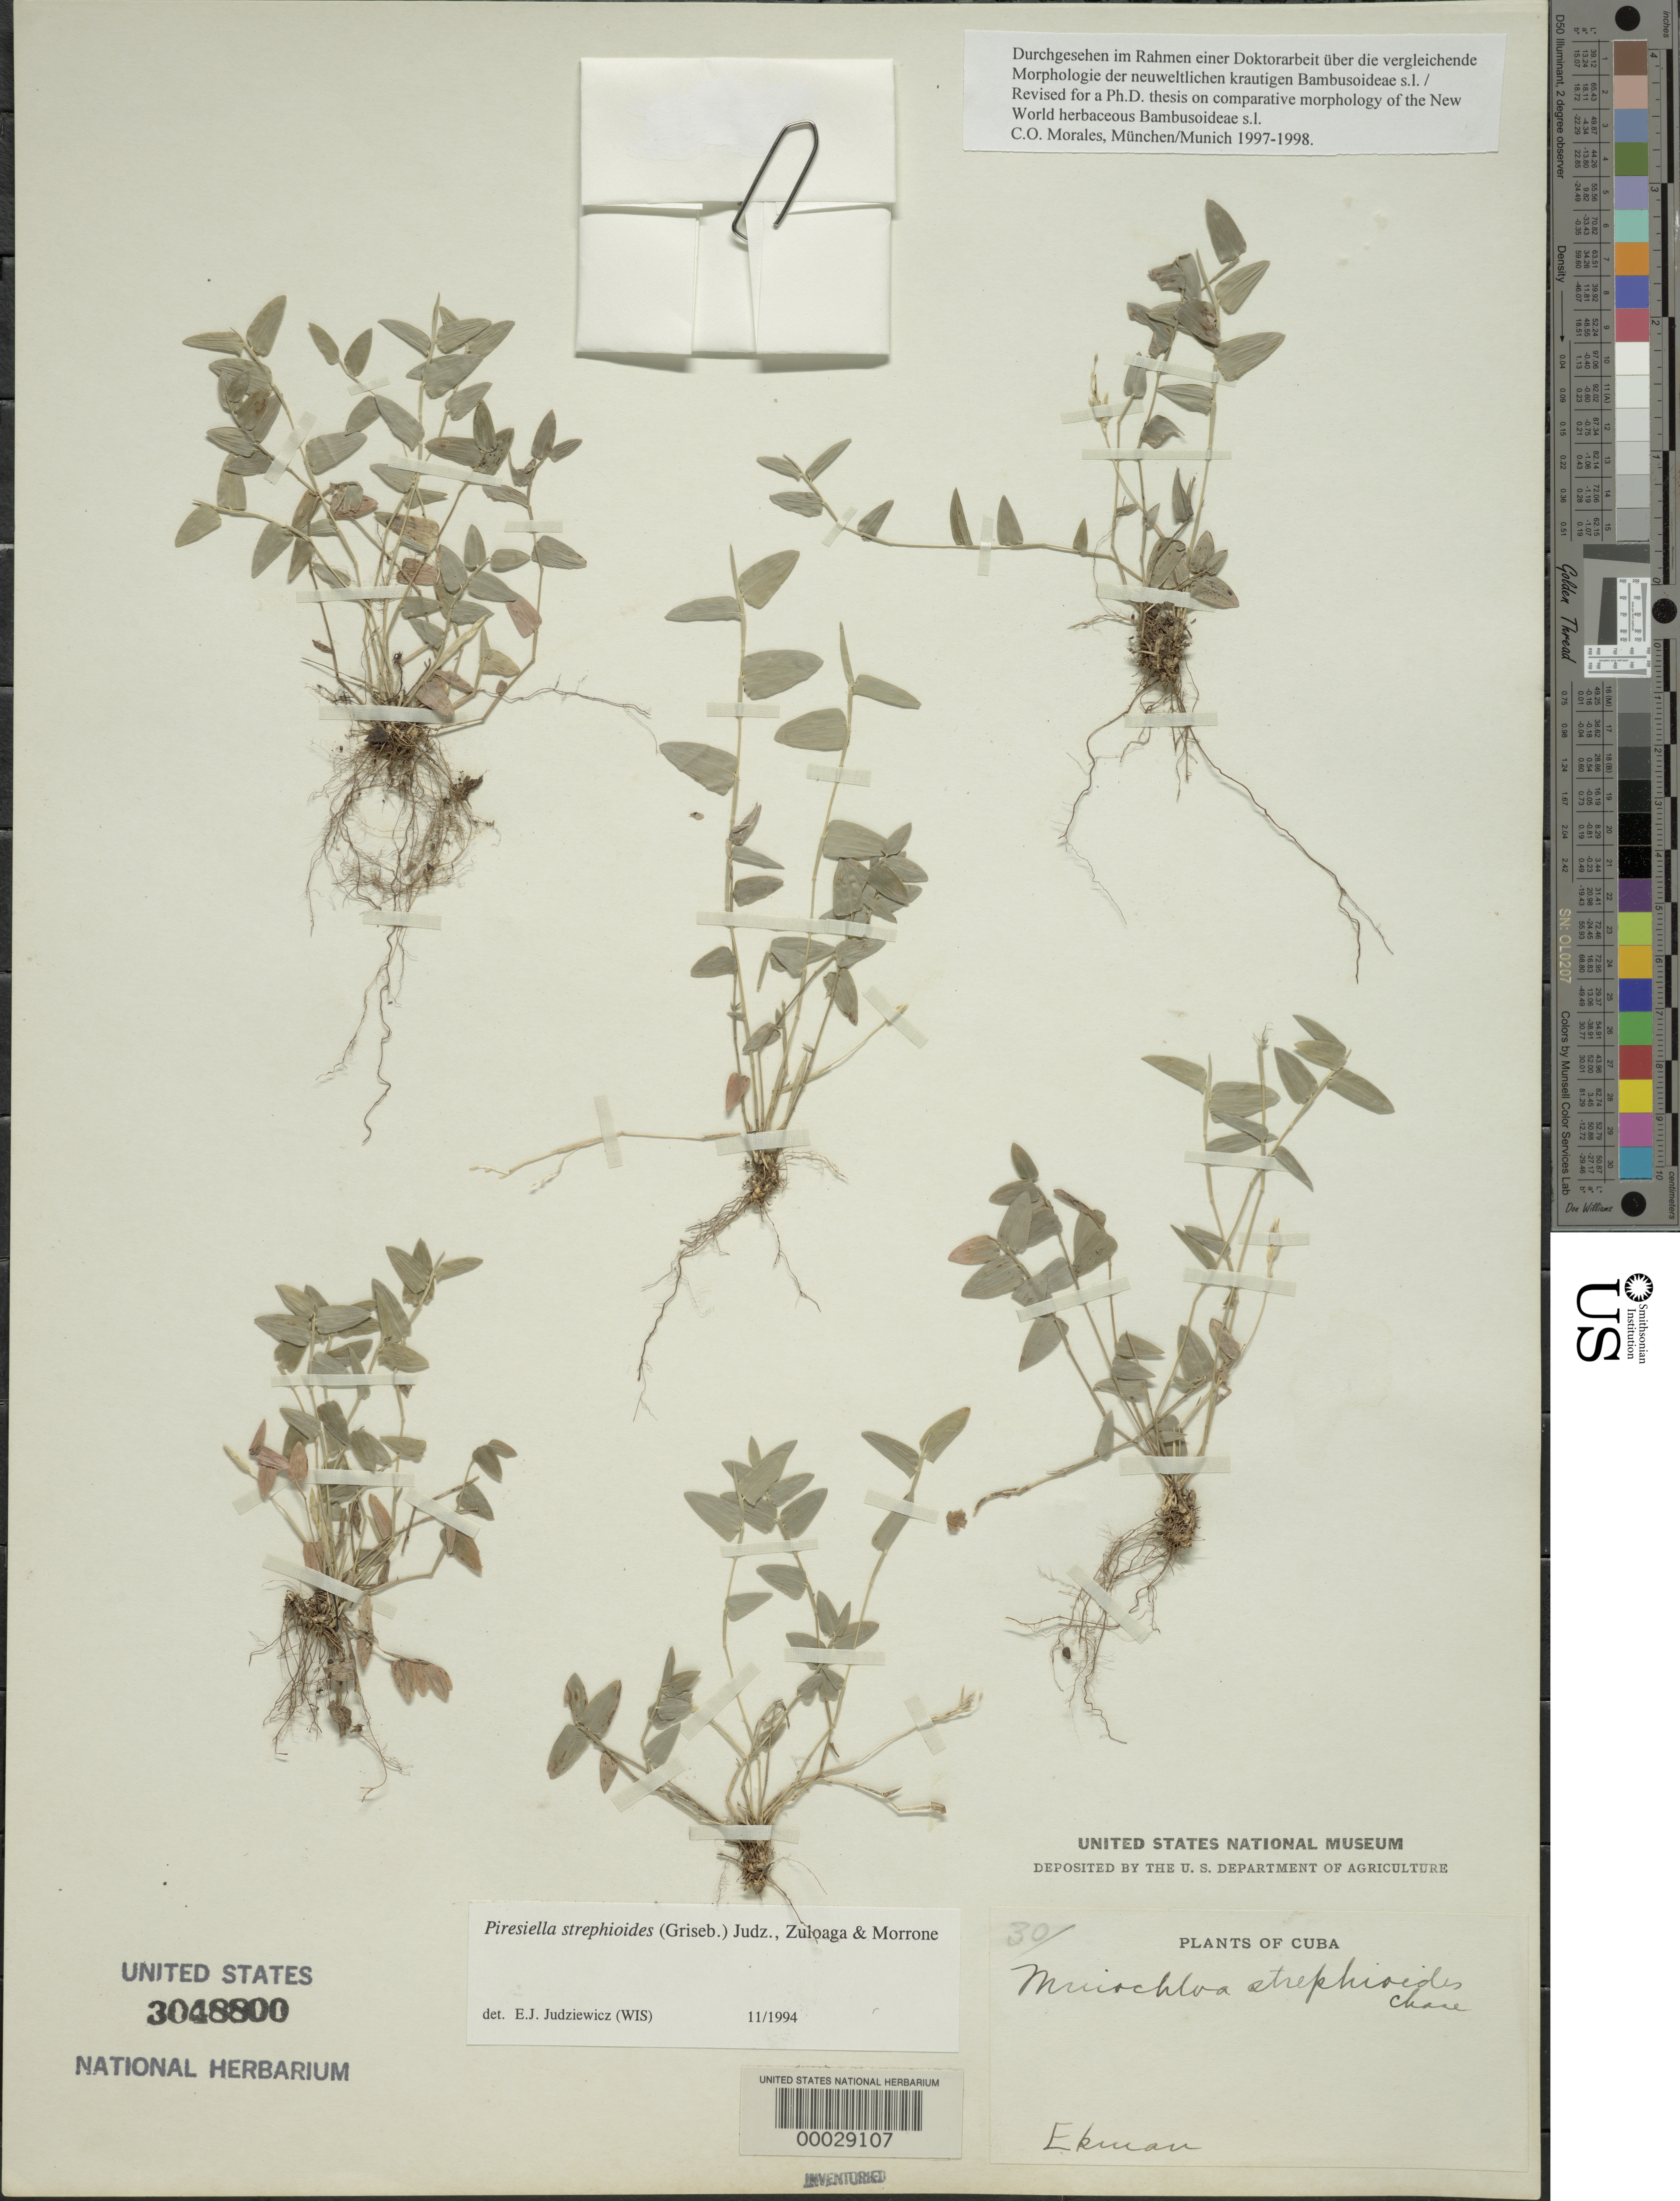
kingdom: Plantae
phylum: Tracheophyta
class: Liliopsida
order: Poales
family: Poaceae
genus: Piresiella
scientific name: Piresiella strephioides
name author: (Griseb.) Judz.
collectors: E. L. Ekman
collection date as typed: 02 Jul 1921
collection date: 1921-07-02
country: Cuba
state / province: Pinar del Río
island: Greater Antilles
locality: Cabanas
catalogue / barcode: US 3048800